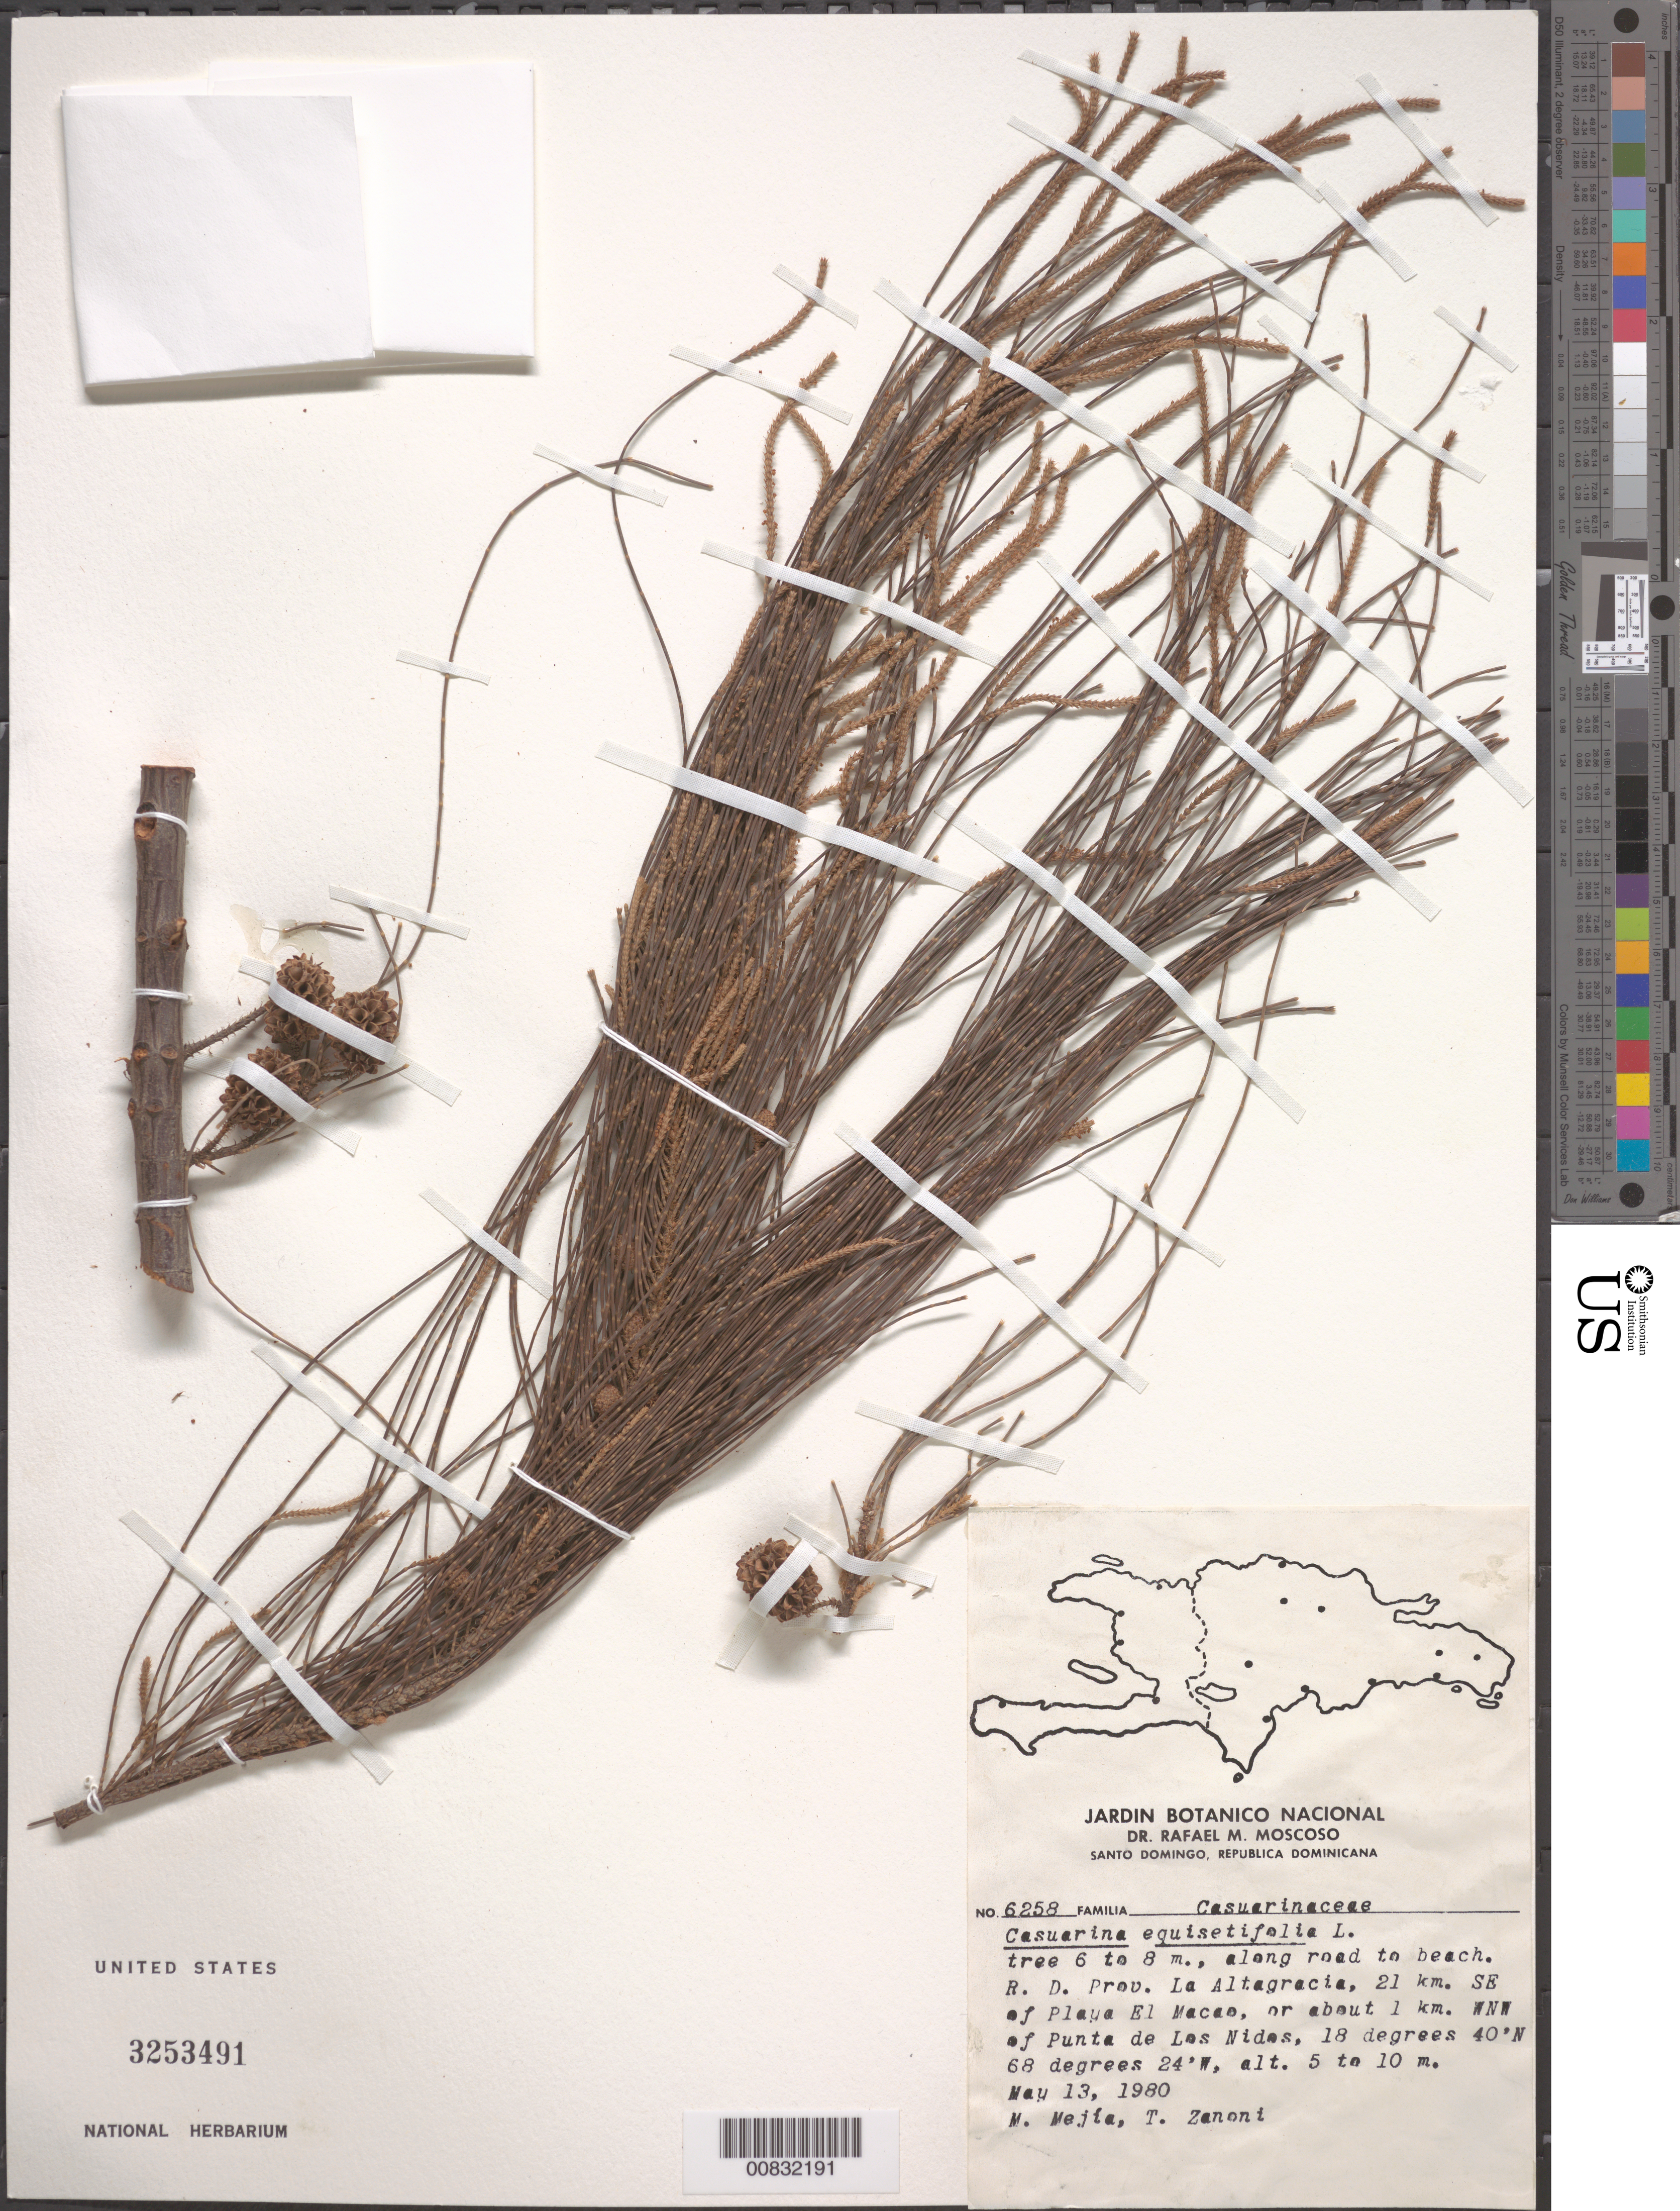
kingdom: Plantae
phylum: Tracheophyta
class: Magnoliopsida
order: Fagales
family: Casuarinaceae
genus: Casuarina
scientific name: Casuarina equisetifolia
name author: L.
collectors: M. Mejia & T. A. Zanoni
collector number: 6258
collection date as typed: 13 May 1980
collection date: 1980-05-13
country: Dominican Republic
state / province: La Altagracia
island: Hispaniola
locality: Along road to beach, 21 km. SE of Playa El Macao, or about 1 km. WNW of Punta de Los Nidos.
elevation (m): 5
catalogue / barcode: US 3253491